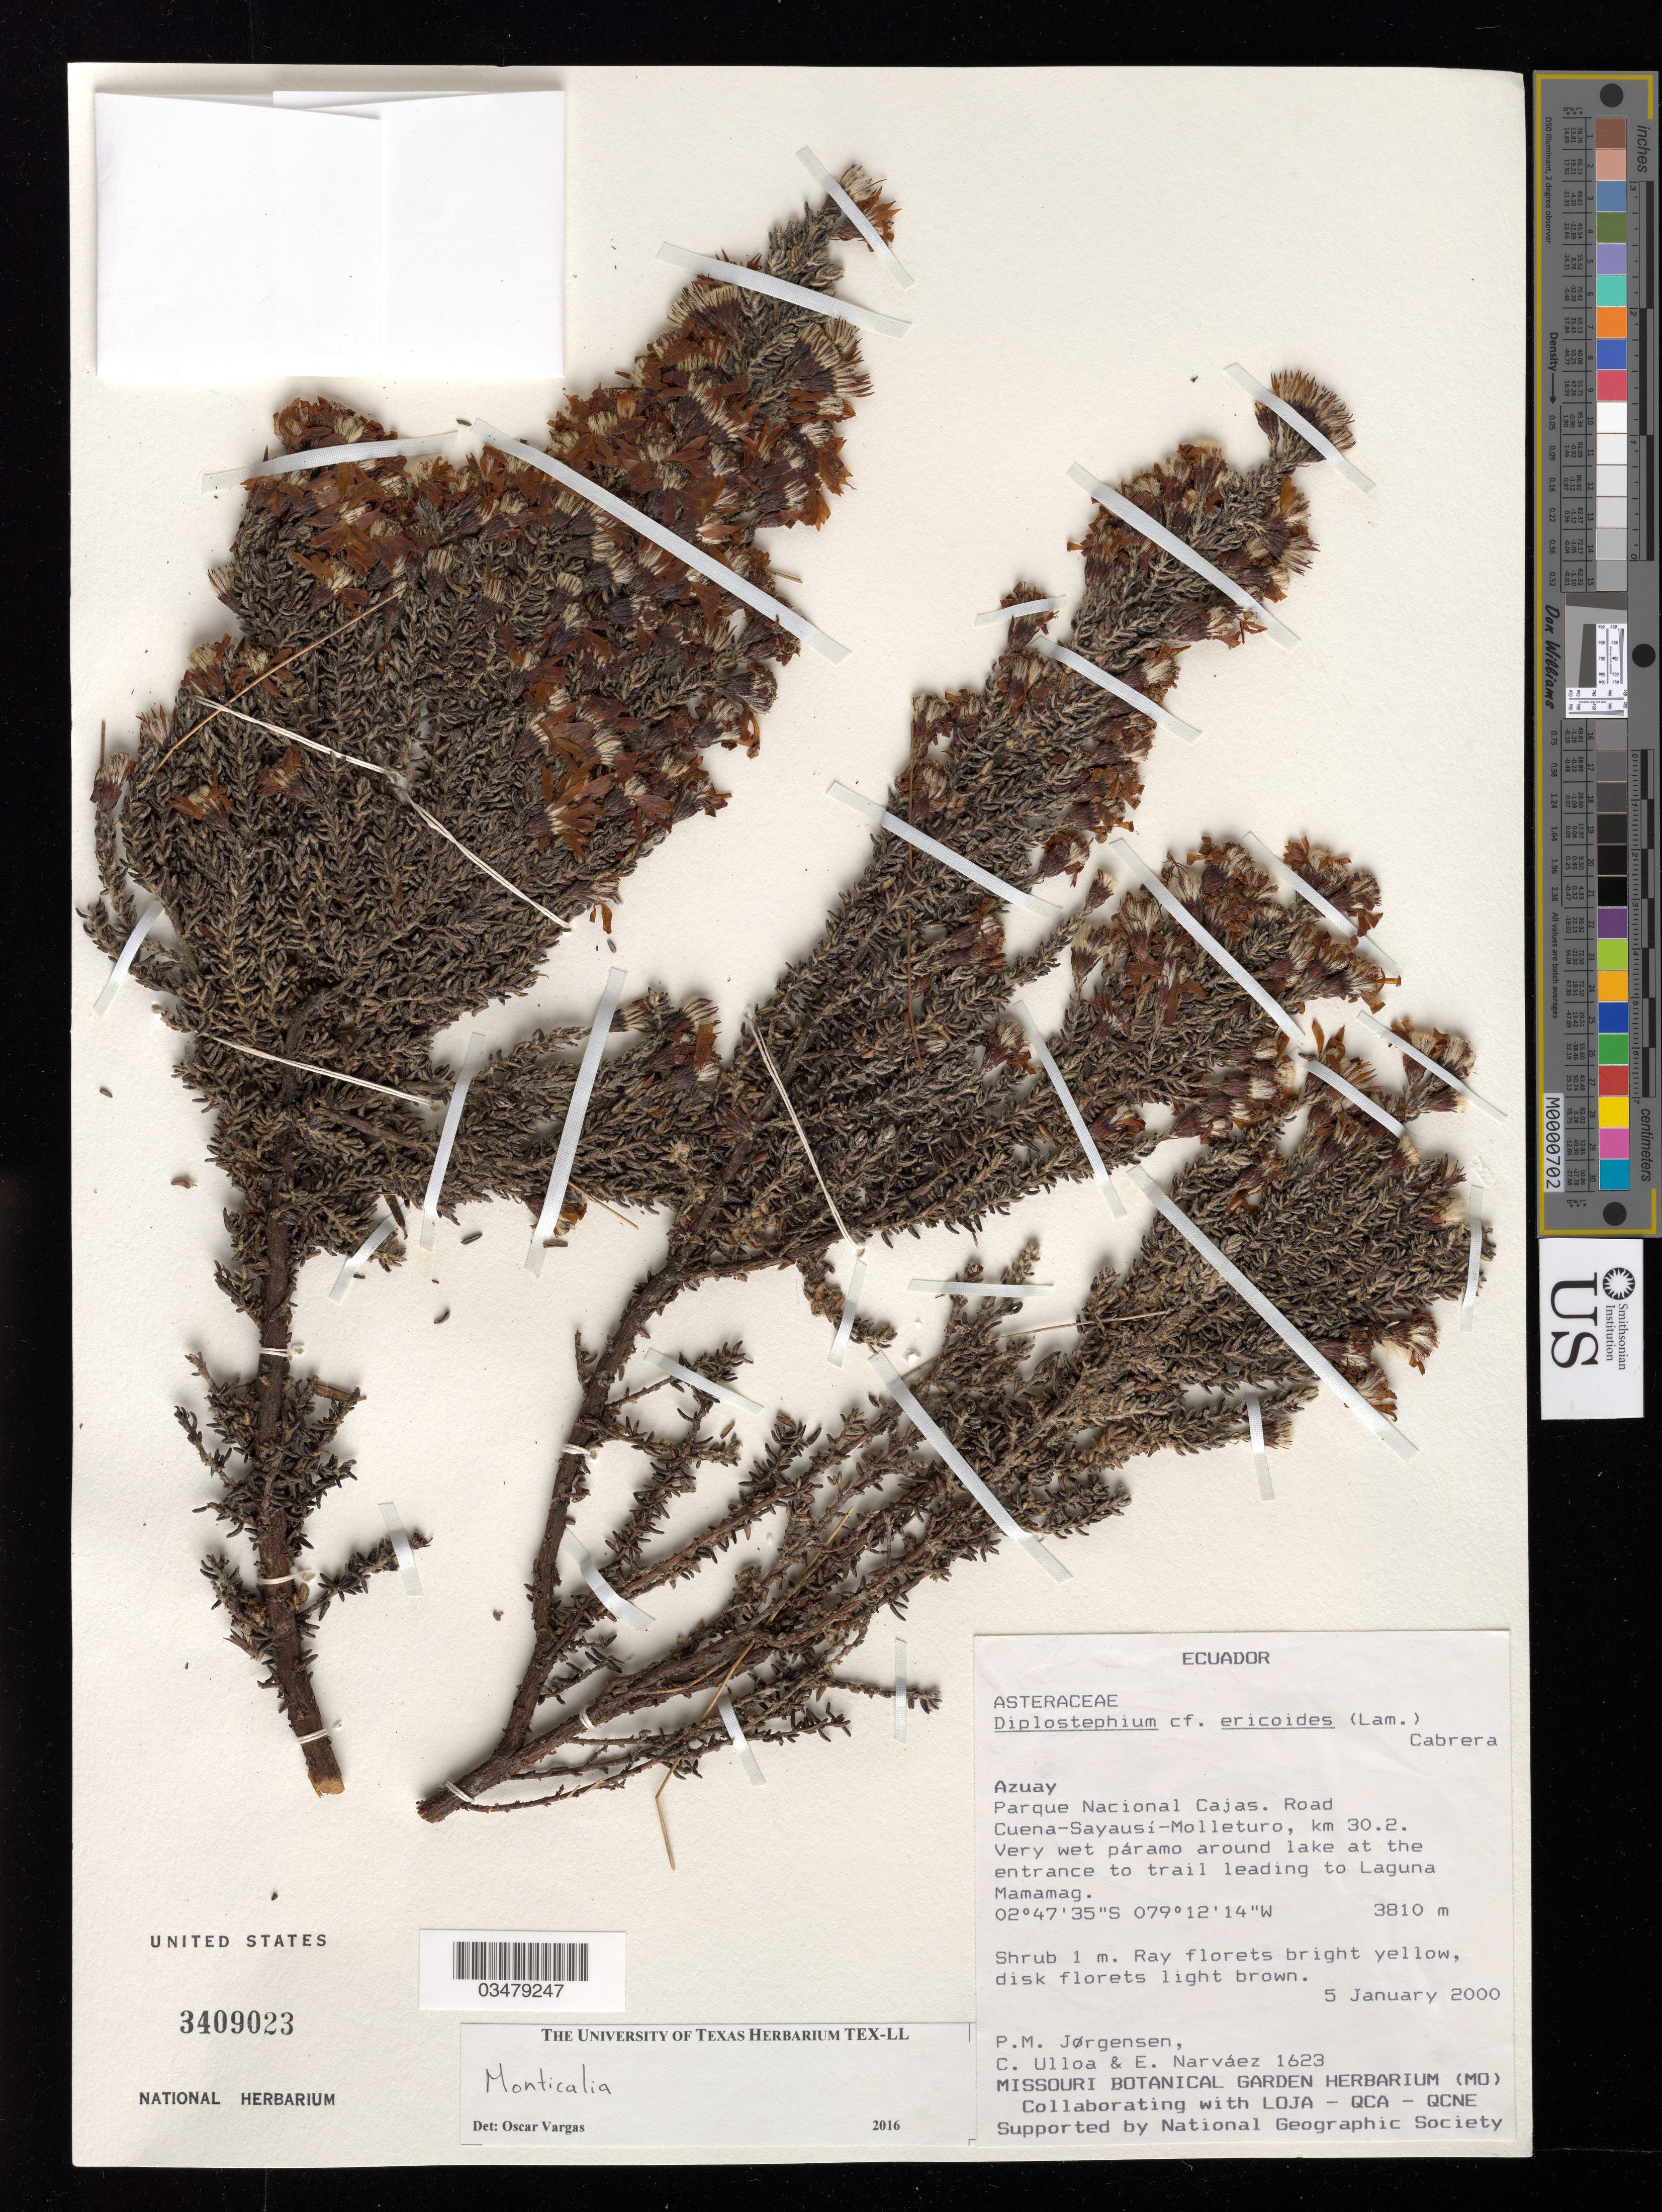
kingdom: Plantae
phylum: Tracheophyta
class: Magnoliopsida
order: Asterales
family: Asteraceae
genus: Monticalia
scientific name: Monticalia sp.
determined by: Vargas, Oscar M.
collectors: P. Jørgensen, C. Ulloa & E. Narváez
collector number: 1623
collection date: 2000-01-05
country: Ecuador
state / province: Azuay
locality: Parque Nacional Cajas, Road Cuena-Sayausi-Molleturo, km 30.2, around lake at the enrance to trail leading to Laguna Mamamag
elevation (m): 3810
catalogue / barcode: US 3409023